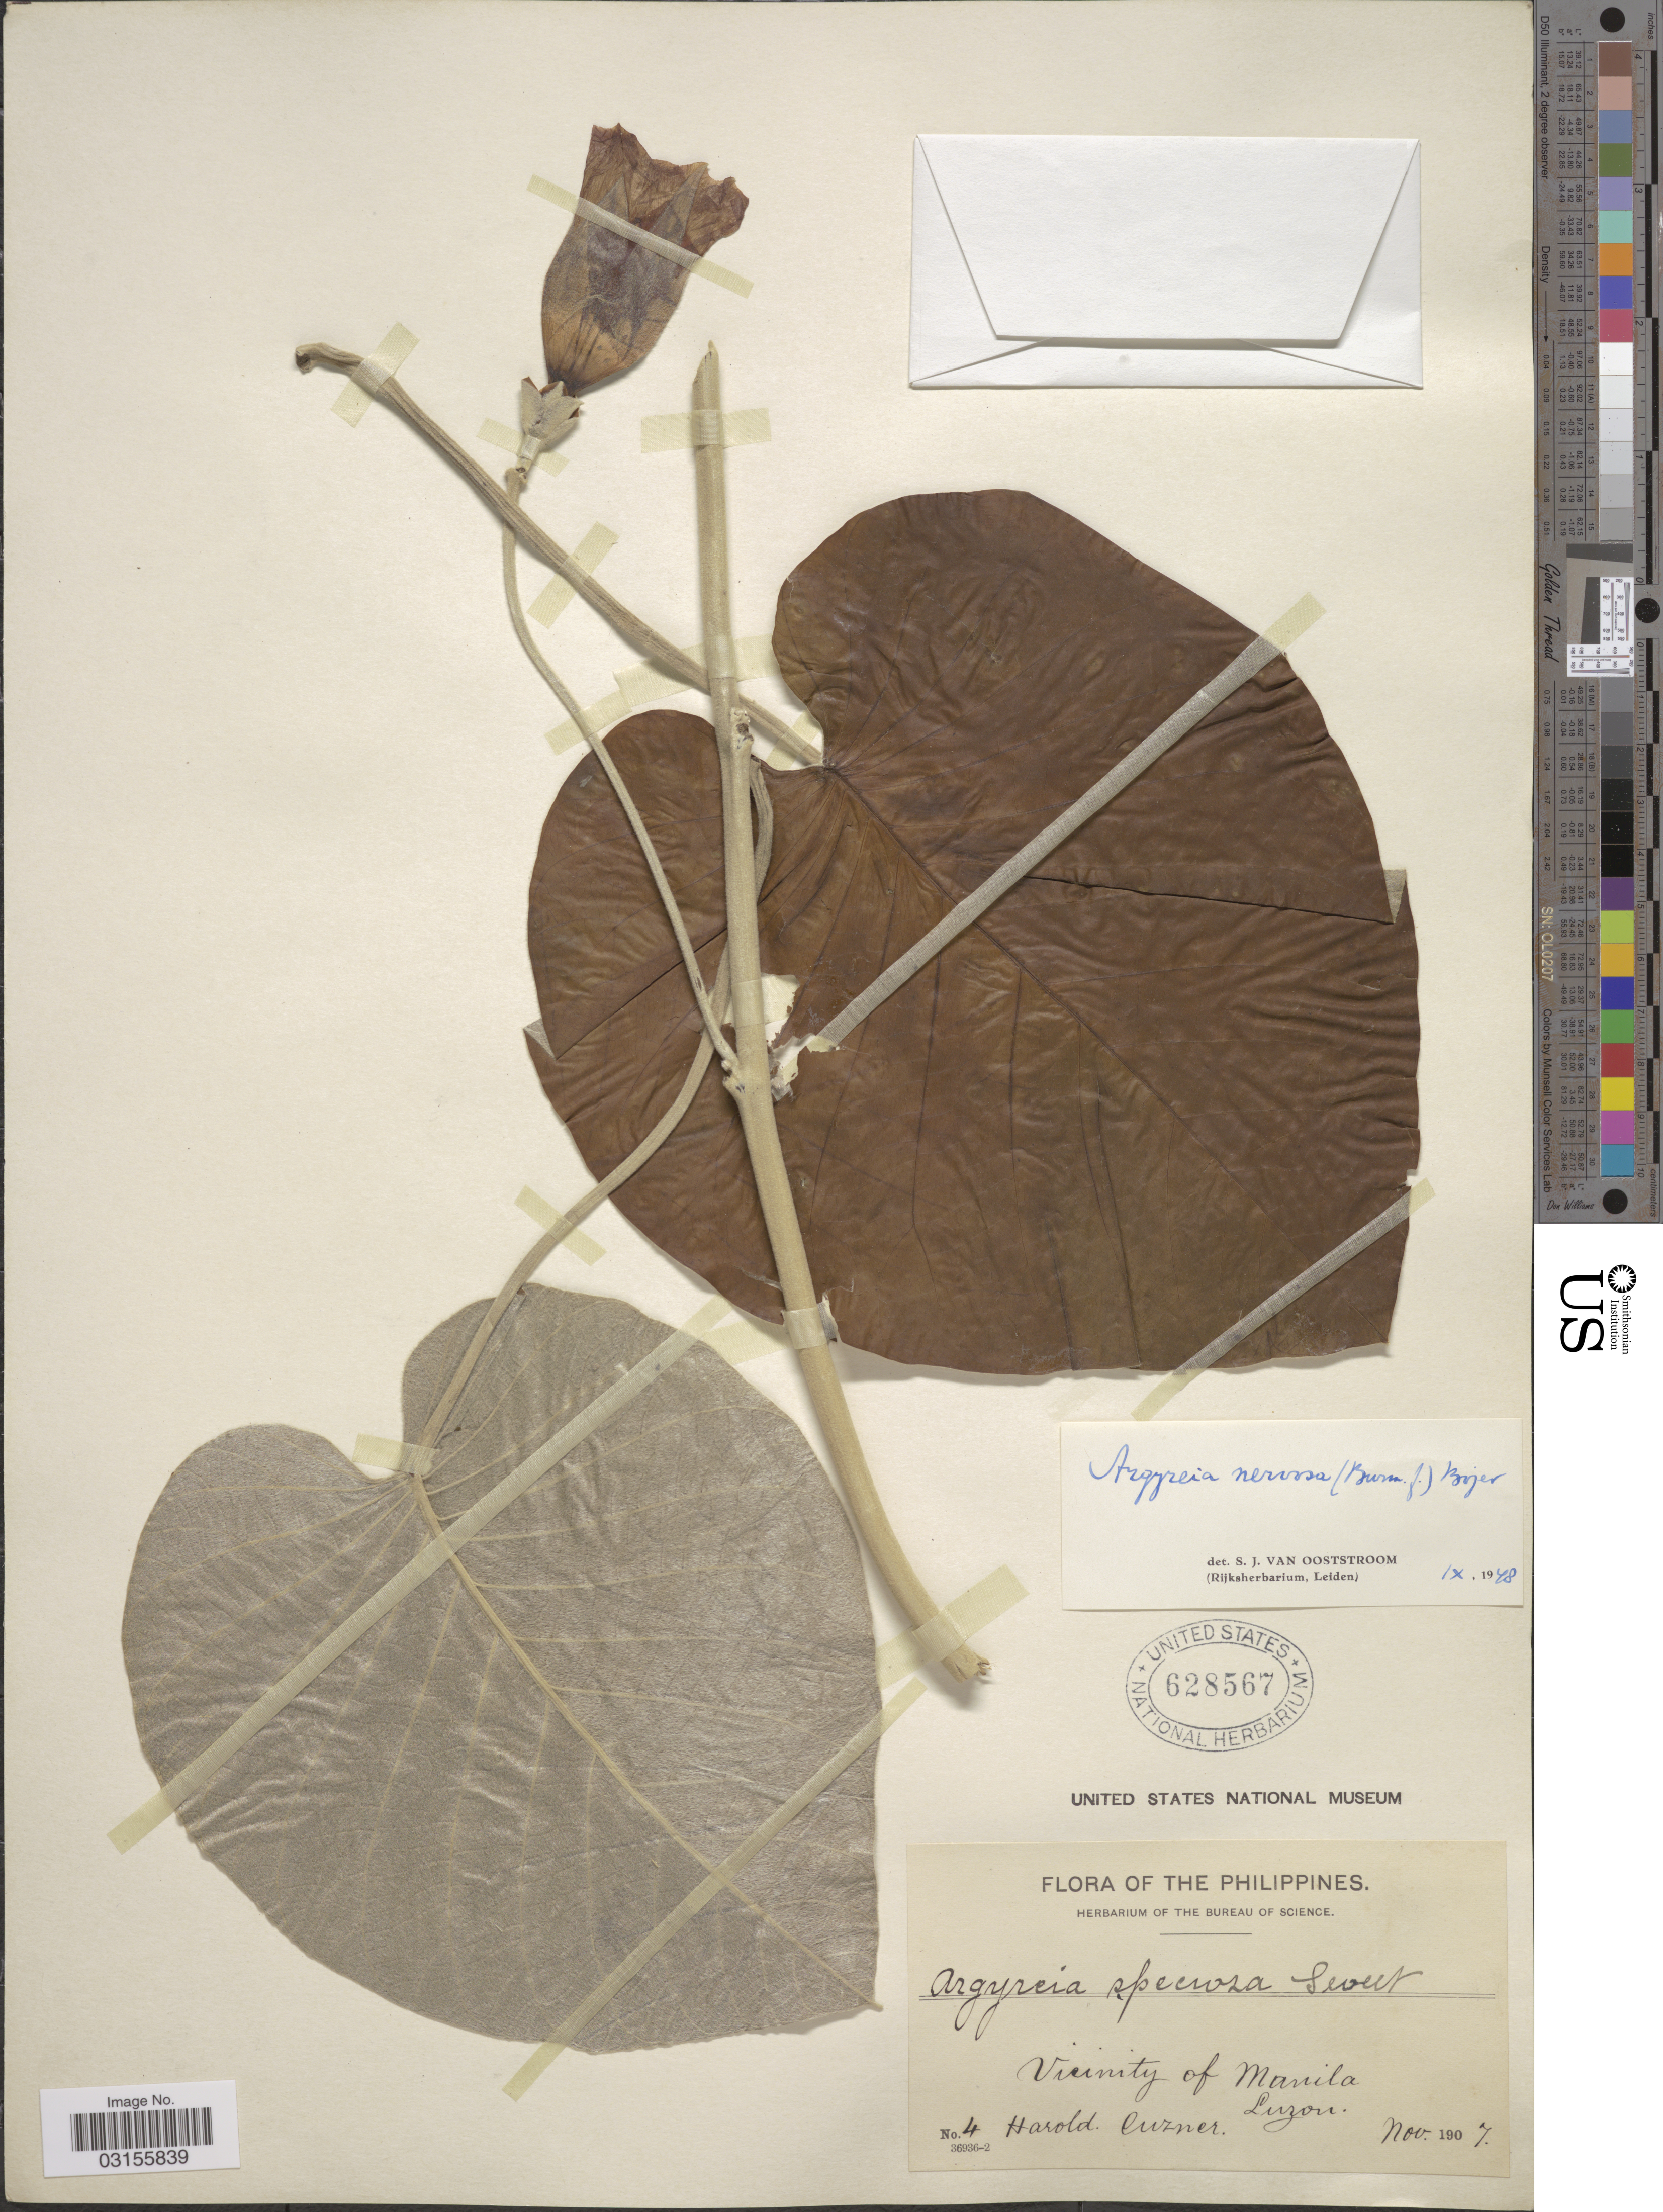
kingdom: Plantae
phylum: Tracheophyta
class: Magnoliopsida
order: Solanales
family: Convolvulaceae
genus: Argyreia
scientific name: Argyreia nitida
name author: (Desr.) Choisy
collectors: H. Cuzner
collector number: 4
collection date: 1907-11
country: Philippines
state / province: National Capital Region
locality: Vicinity of Manila, Luzon.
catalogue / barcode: US 628567